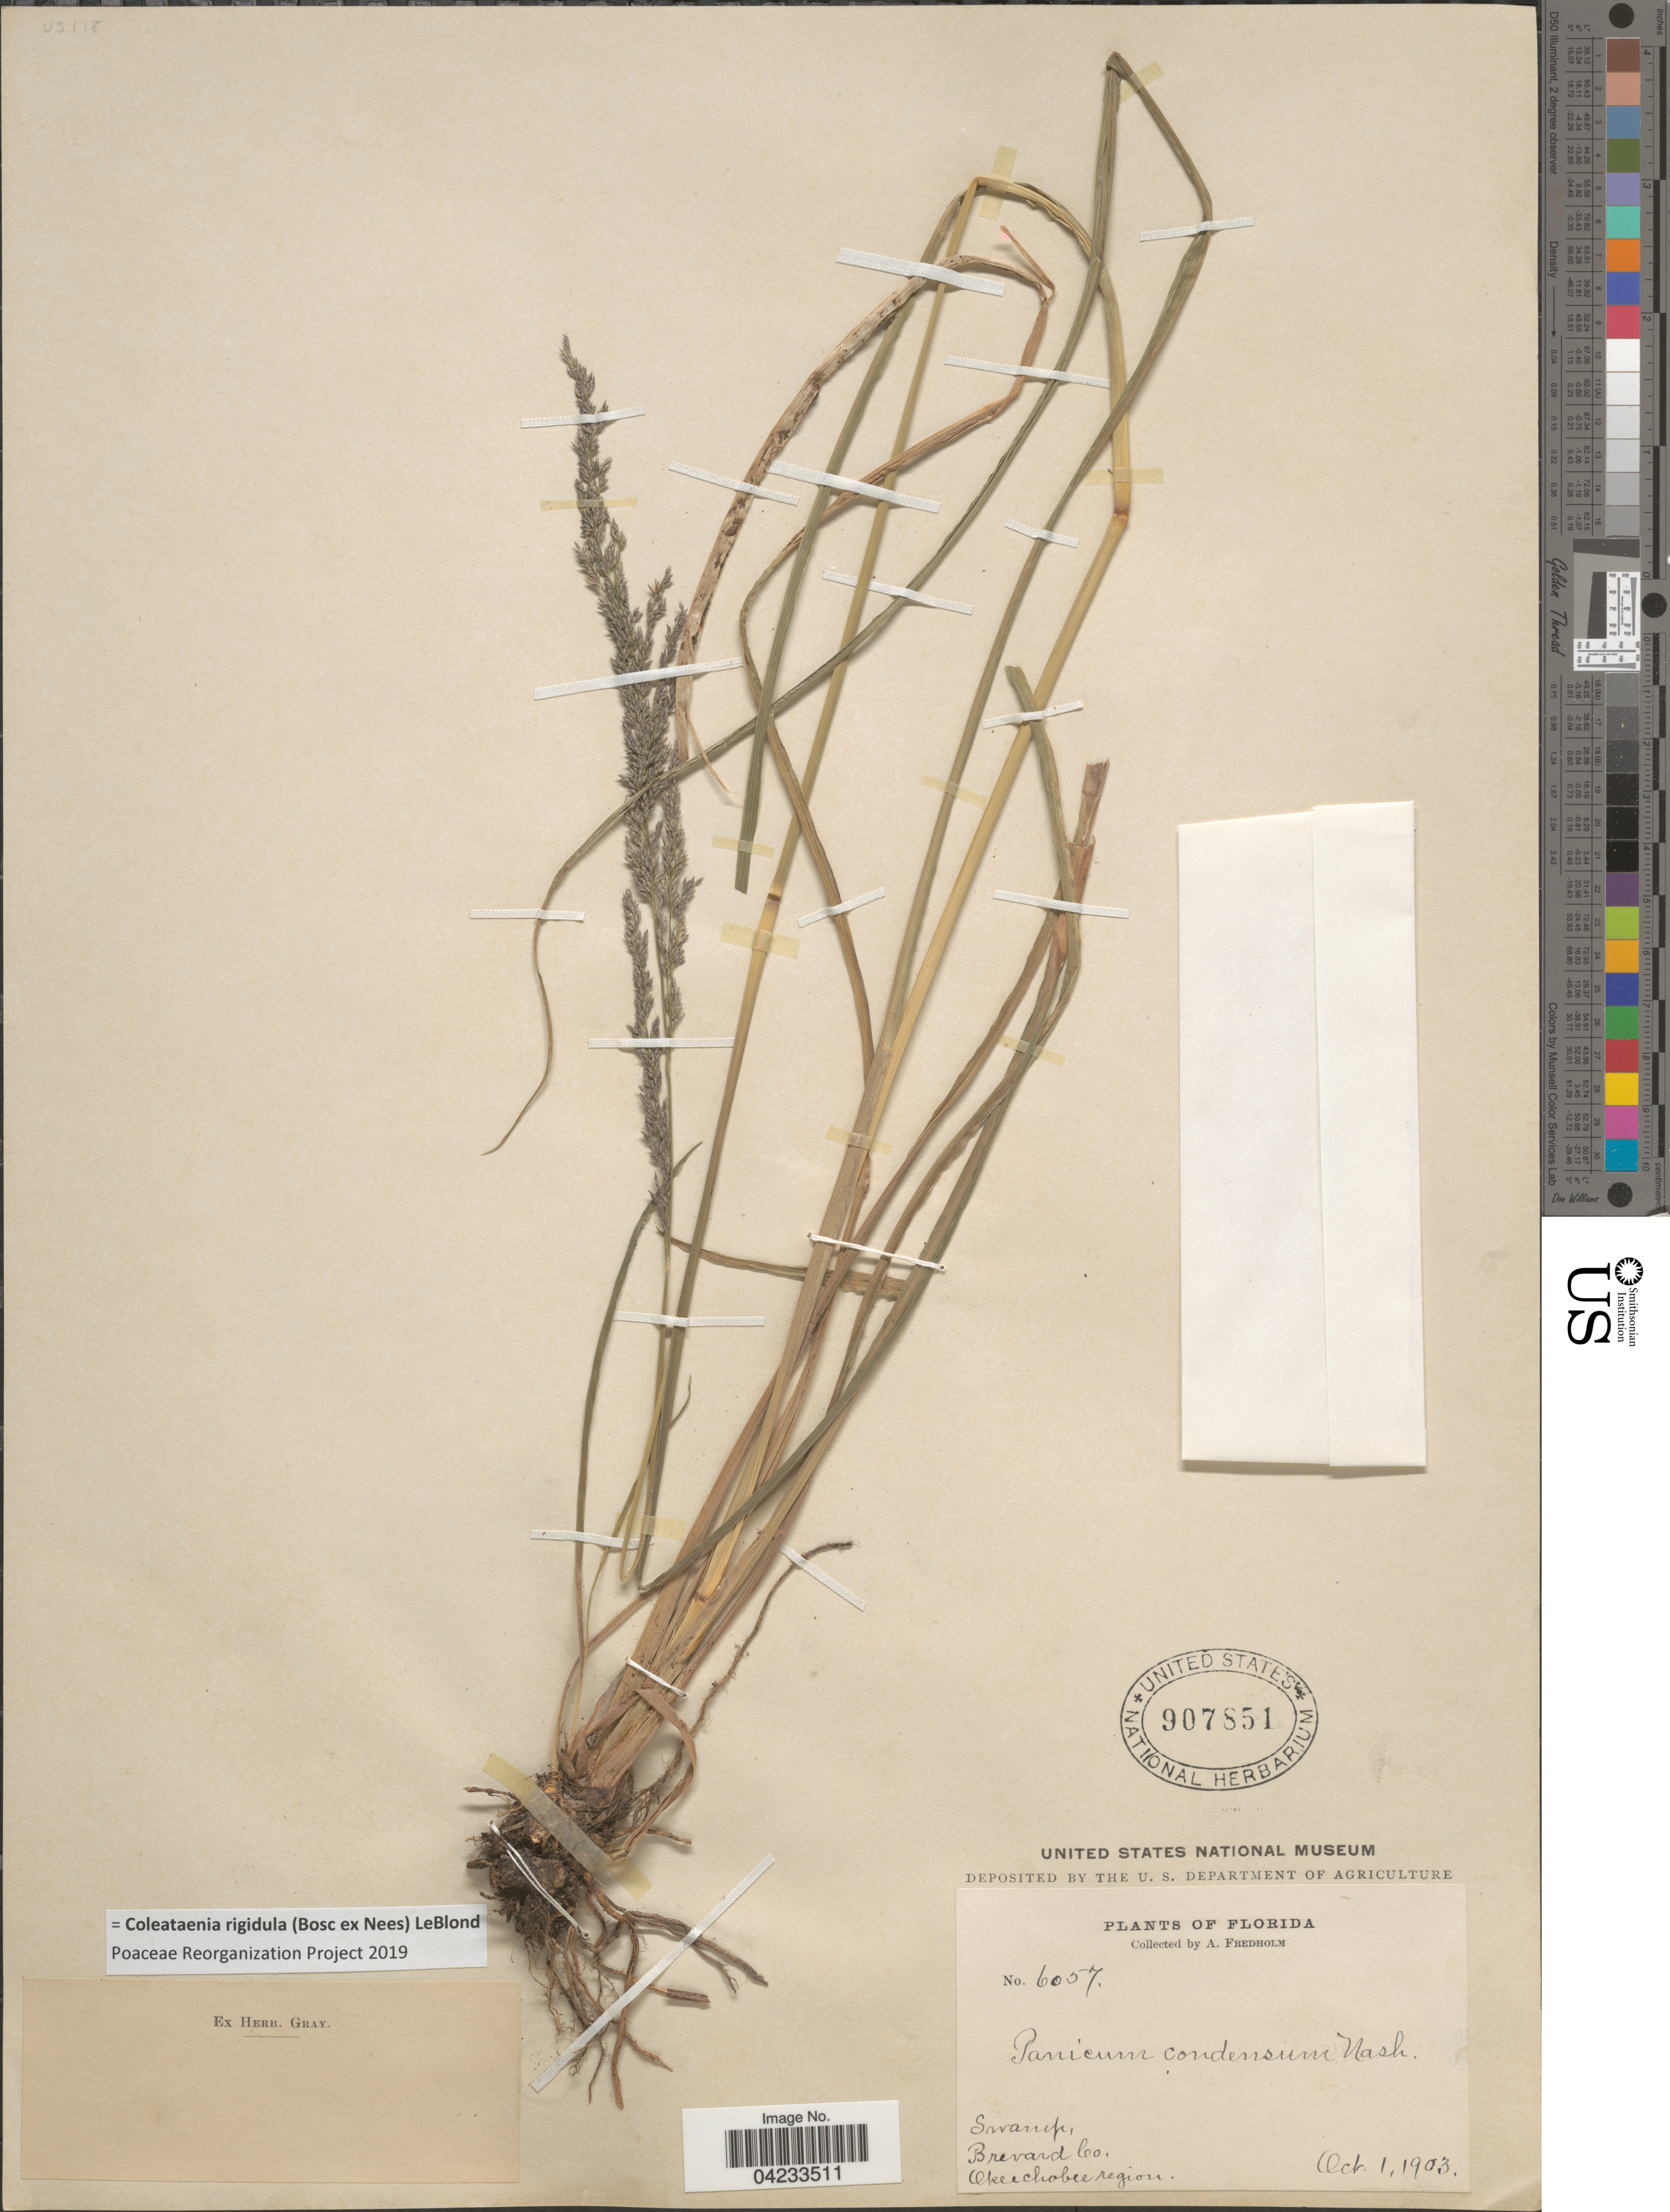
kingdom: Plantae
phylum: Tracheophyta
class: Liliopsida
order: Poales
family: Poaceae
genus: Coleataenia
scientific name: Coleataenia rigidula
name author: (Bosc ex Nees) LeBlond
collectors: A. Fredholm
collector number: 6057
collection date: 1903-10-01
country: United States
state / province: Florida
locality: Swamp, Brevard Co. Okeechobee region.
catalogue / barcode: US 907851